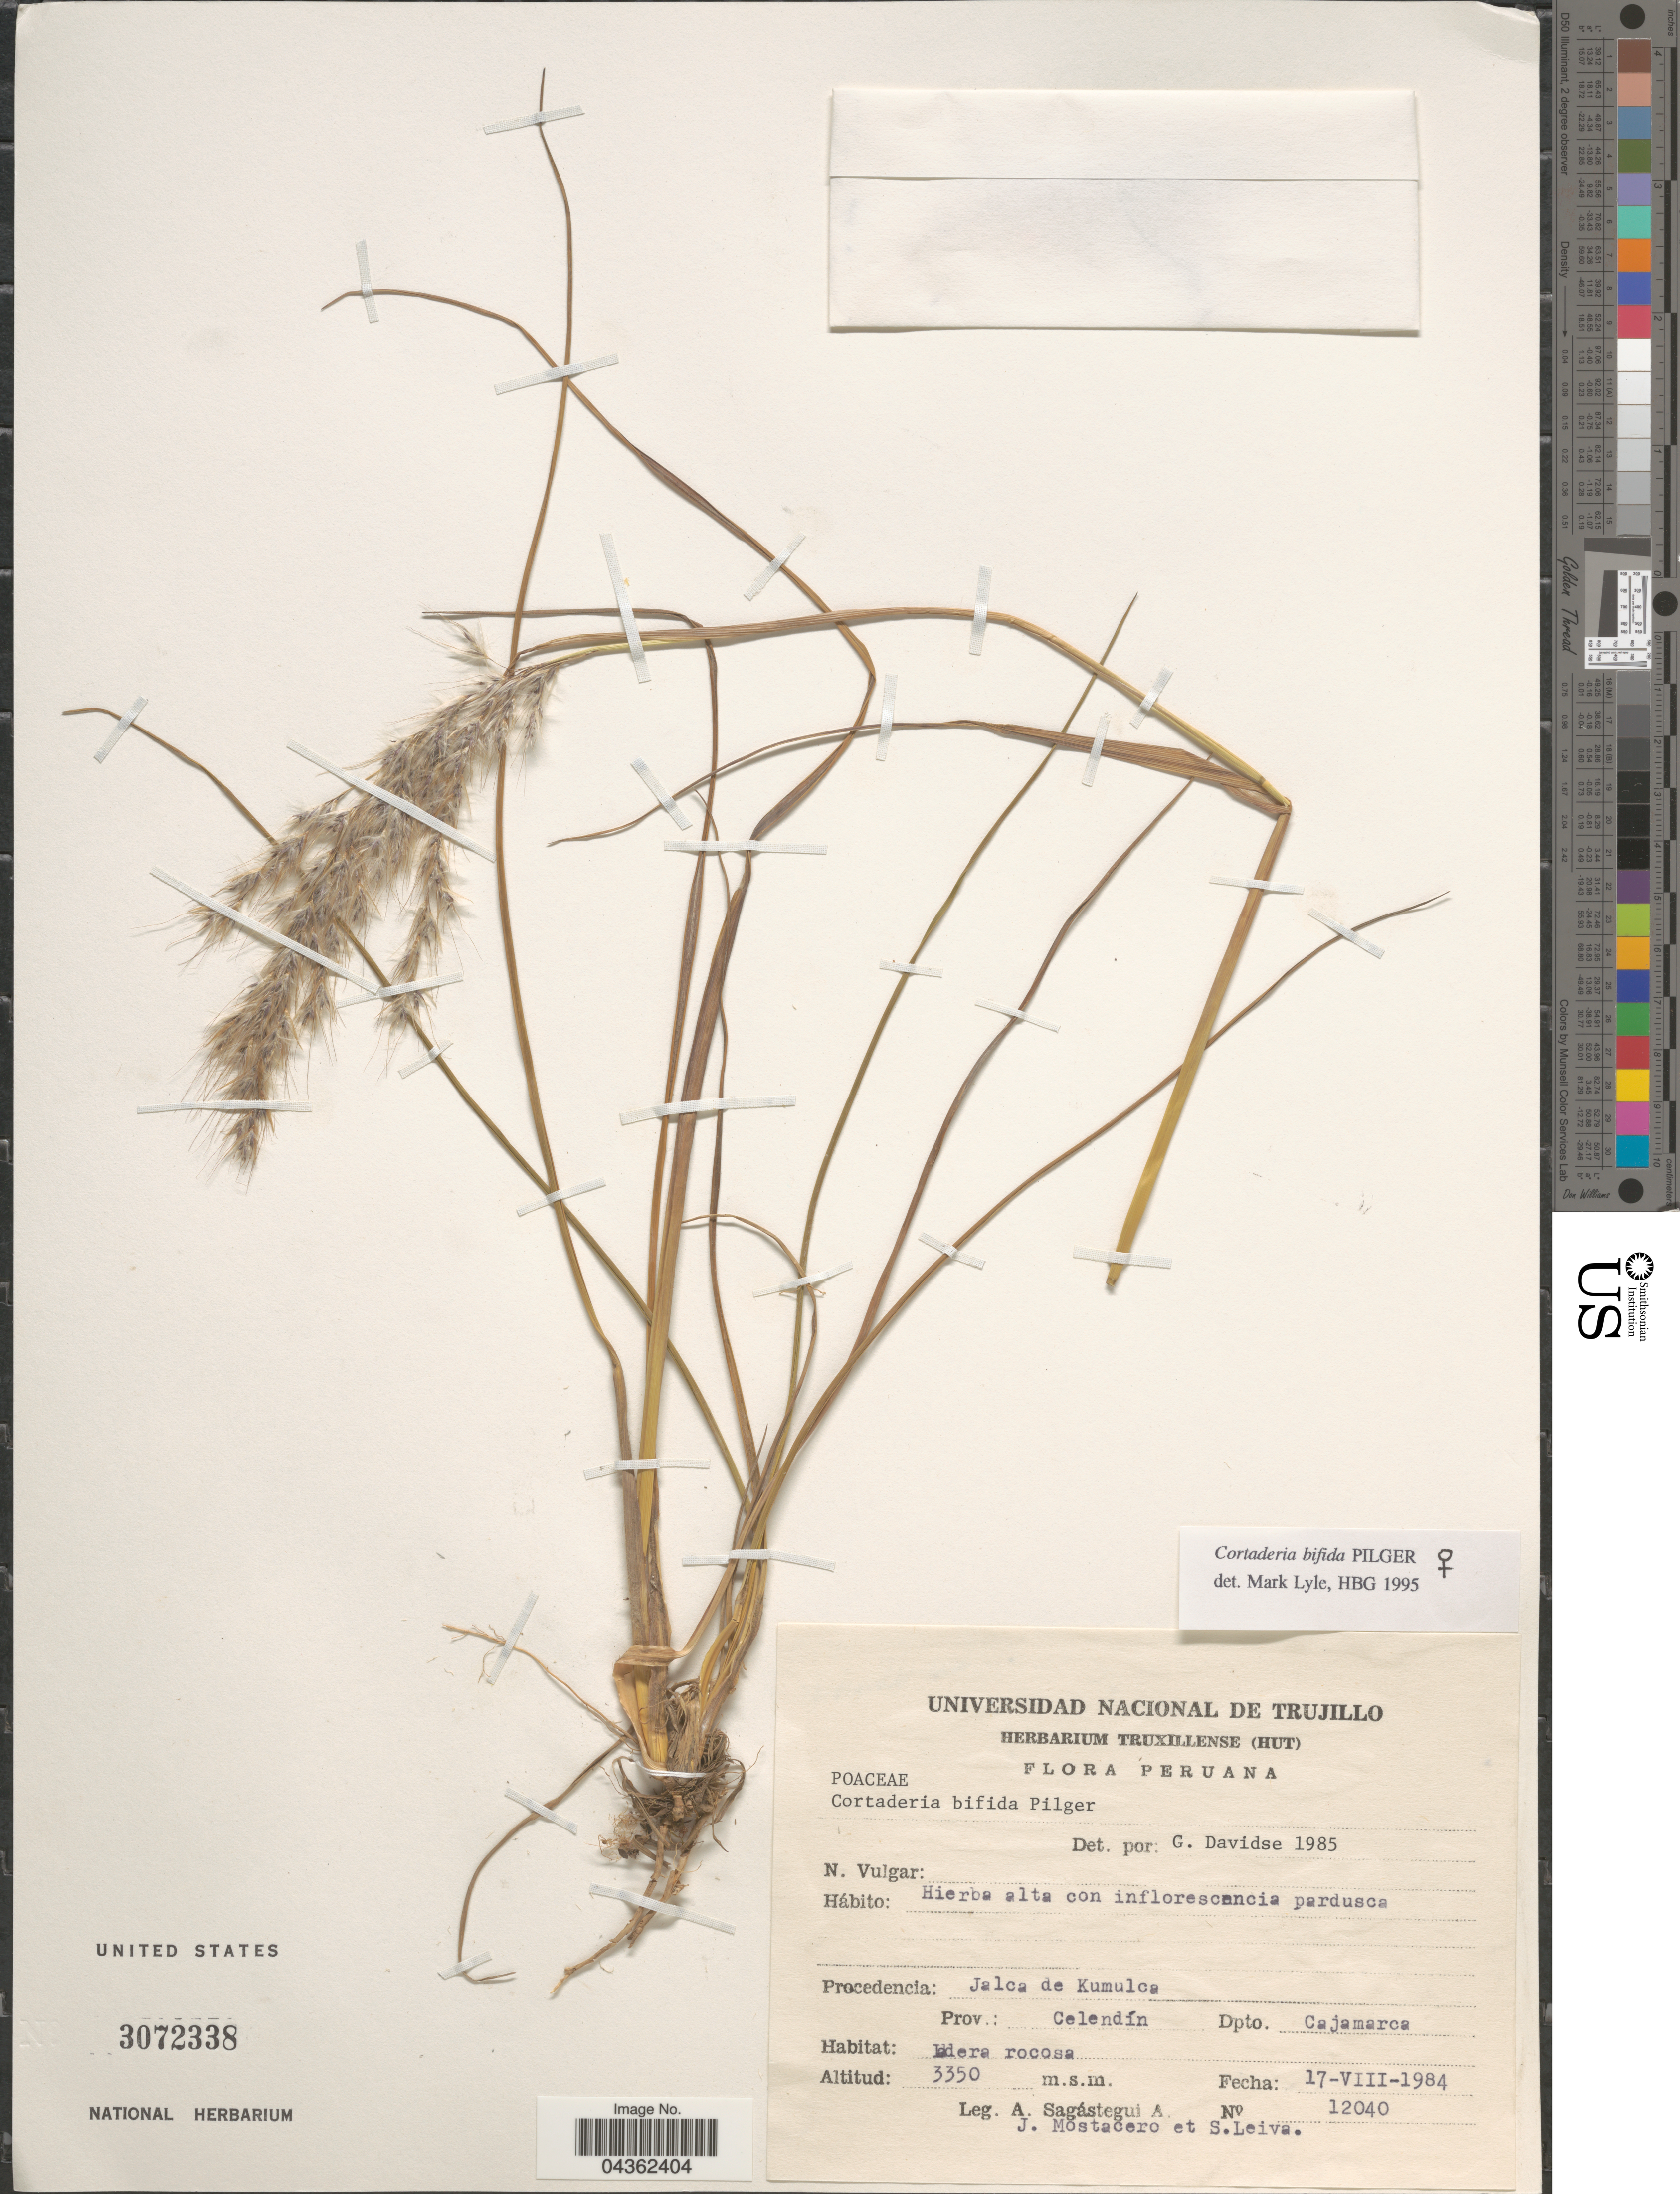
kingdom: Plantae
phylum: Tracheophyta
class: Liliopsida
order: Poales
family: Poaceae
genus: Cortaderia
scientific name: Cortaderia bifida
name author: Pilg.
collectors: A. Sagástegui A., J. Mostacero & S. Leiva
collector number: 12040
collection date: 1984-08-17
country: Peru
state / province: Cajamarca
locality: Jalca de Kumulca. Prov.: Celendín. Dpto. Cajamarca.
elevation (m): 3350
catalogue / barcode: US 3072338